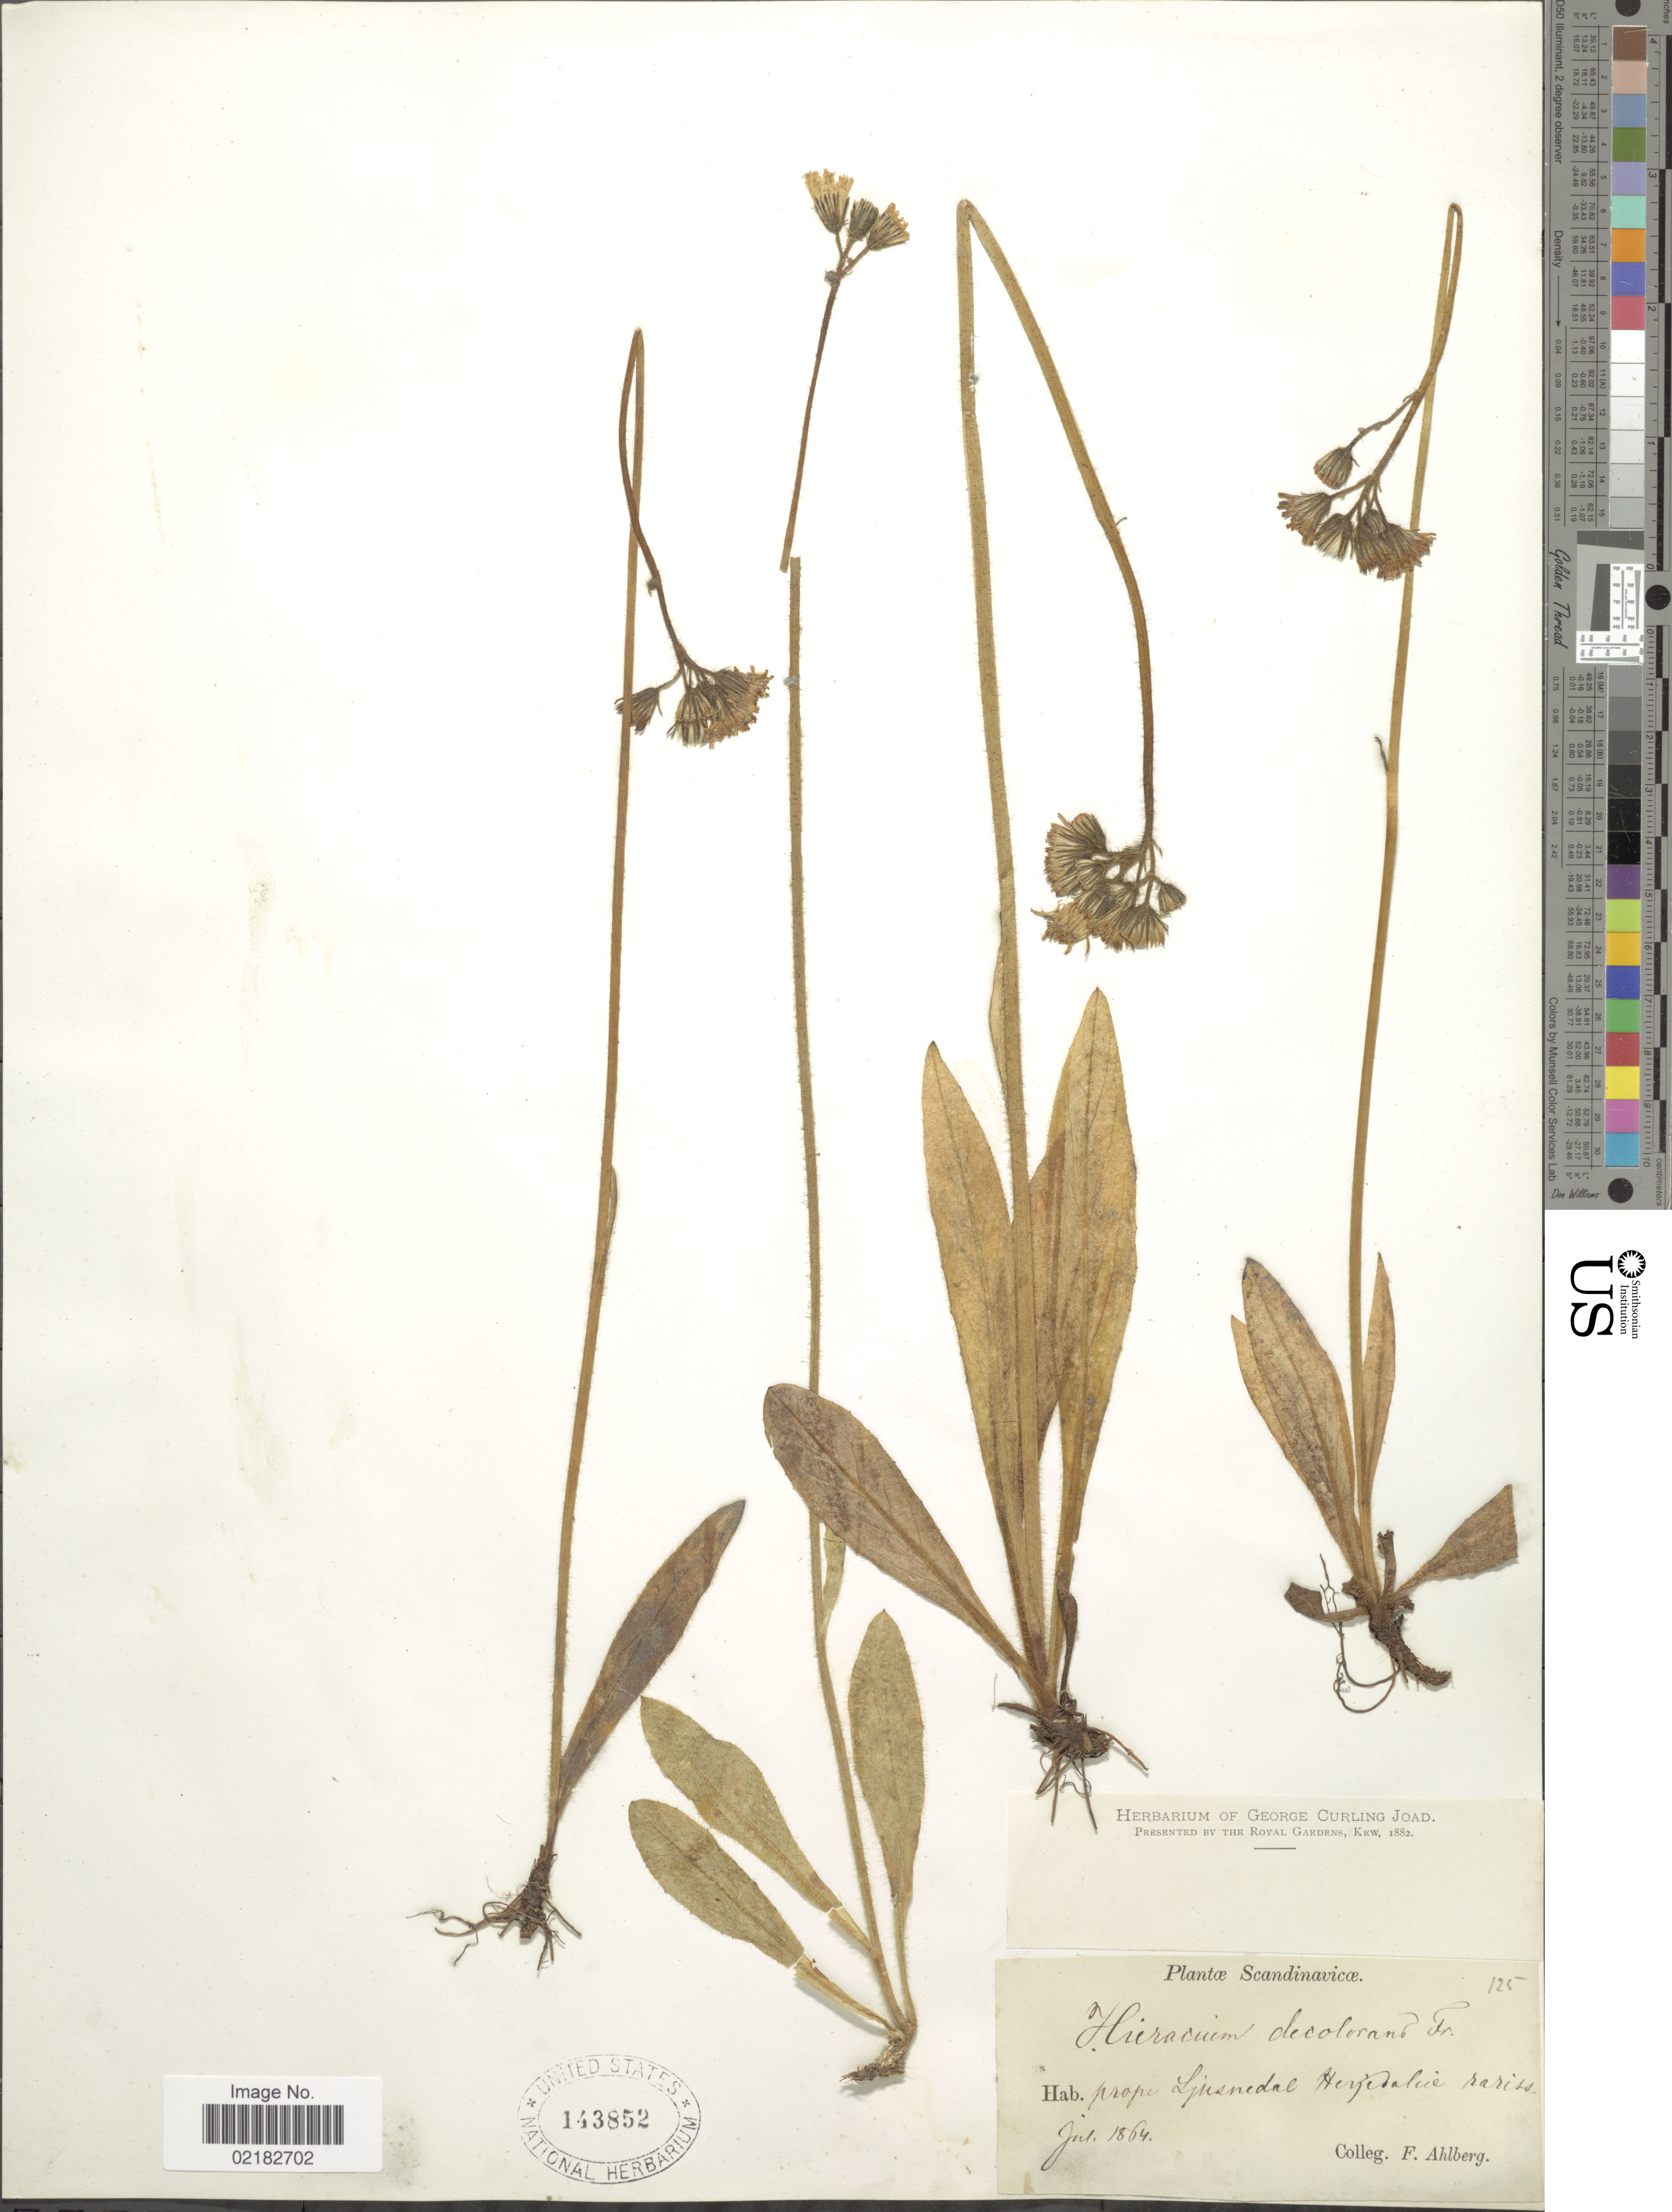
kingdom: Plantae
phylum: Tracheophyta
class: Magnoliopsida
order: Asterales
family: Asteraceae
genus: Pilosella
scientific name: Pilosella aurantiaca subsp. decolorans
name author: (Fr.) T. Tyler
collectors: F. Ahlberg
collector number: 125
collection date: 1864-07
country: Sweden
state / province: Jämtland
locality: Prope Ljusnedal Herjedale rariss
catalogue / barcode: US 143852